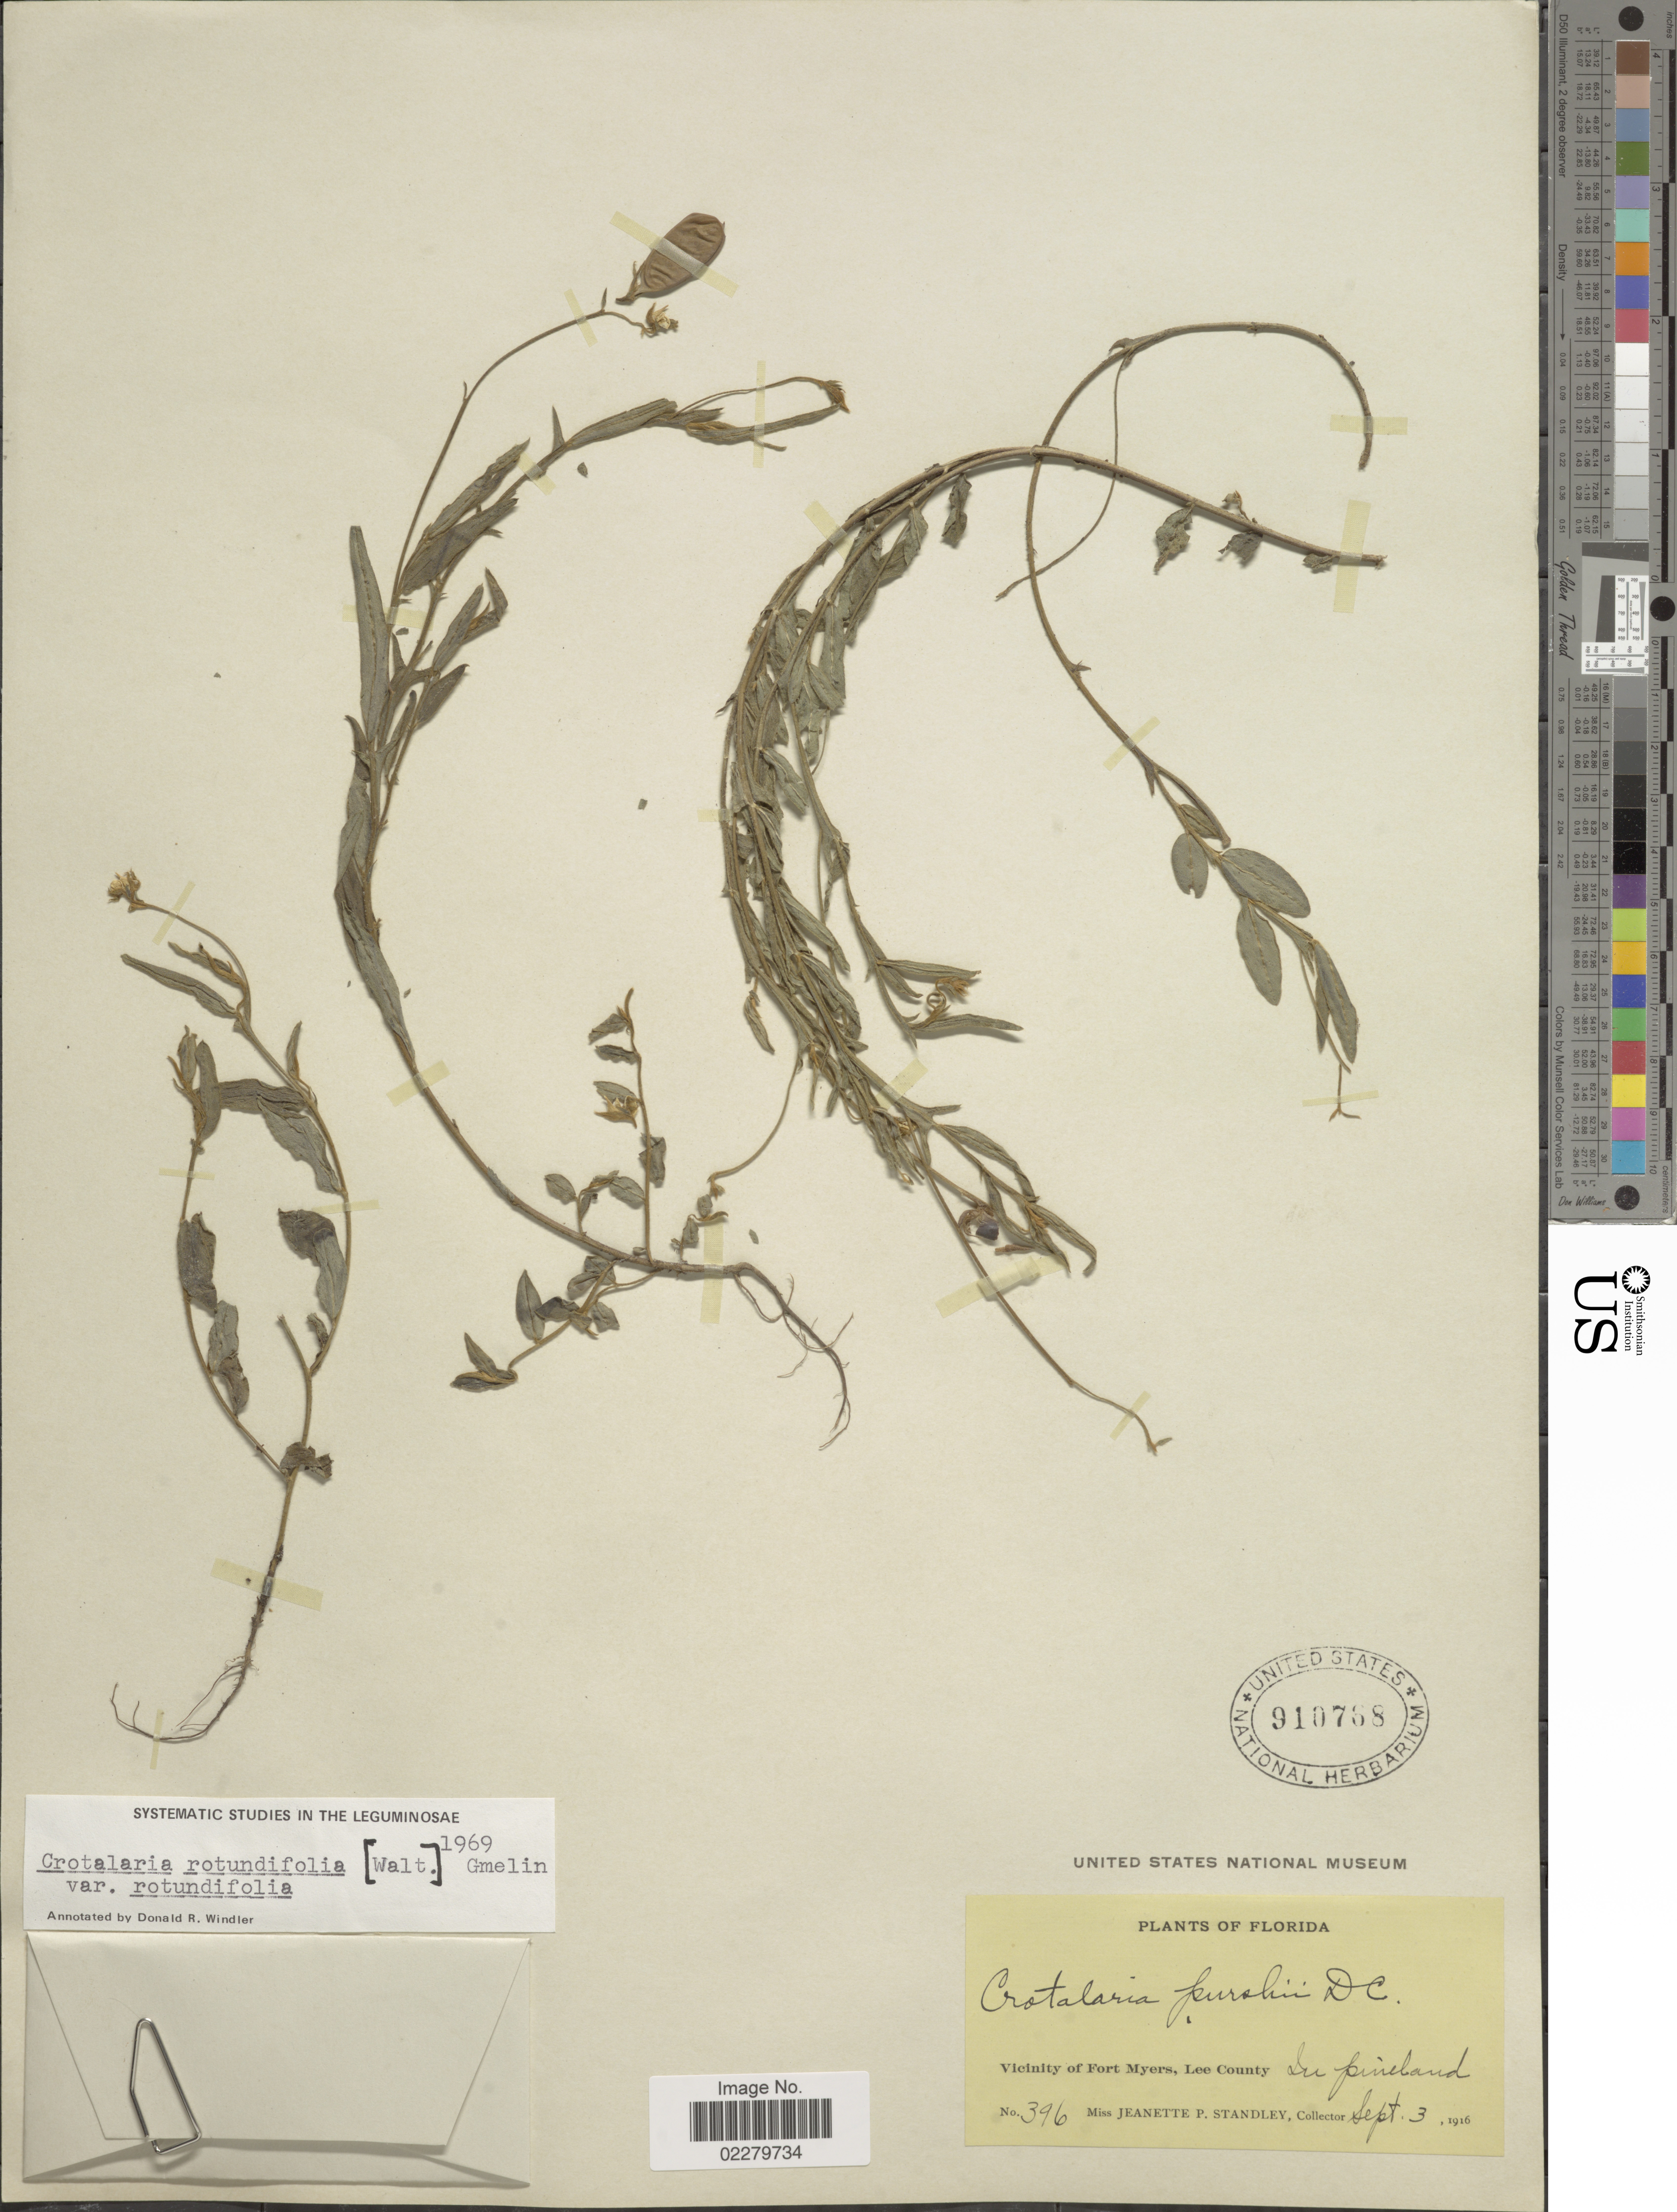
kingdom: Plantae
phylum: Tracheophyta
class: Magnoliopsida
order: Fabales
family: Fabaceae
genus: Crotalaria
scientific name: Crotalaria rotundifolia var. rotundifolia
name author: (Walter) J.F. Gmel.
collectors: J. P. Standley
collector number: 396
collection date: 1916-09-03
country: United States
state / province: Florida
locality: Vicinity of Fort Myers, Lee County. In pineland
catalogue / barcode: US 910768